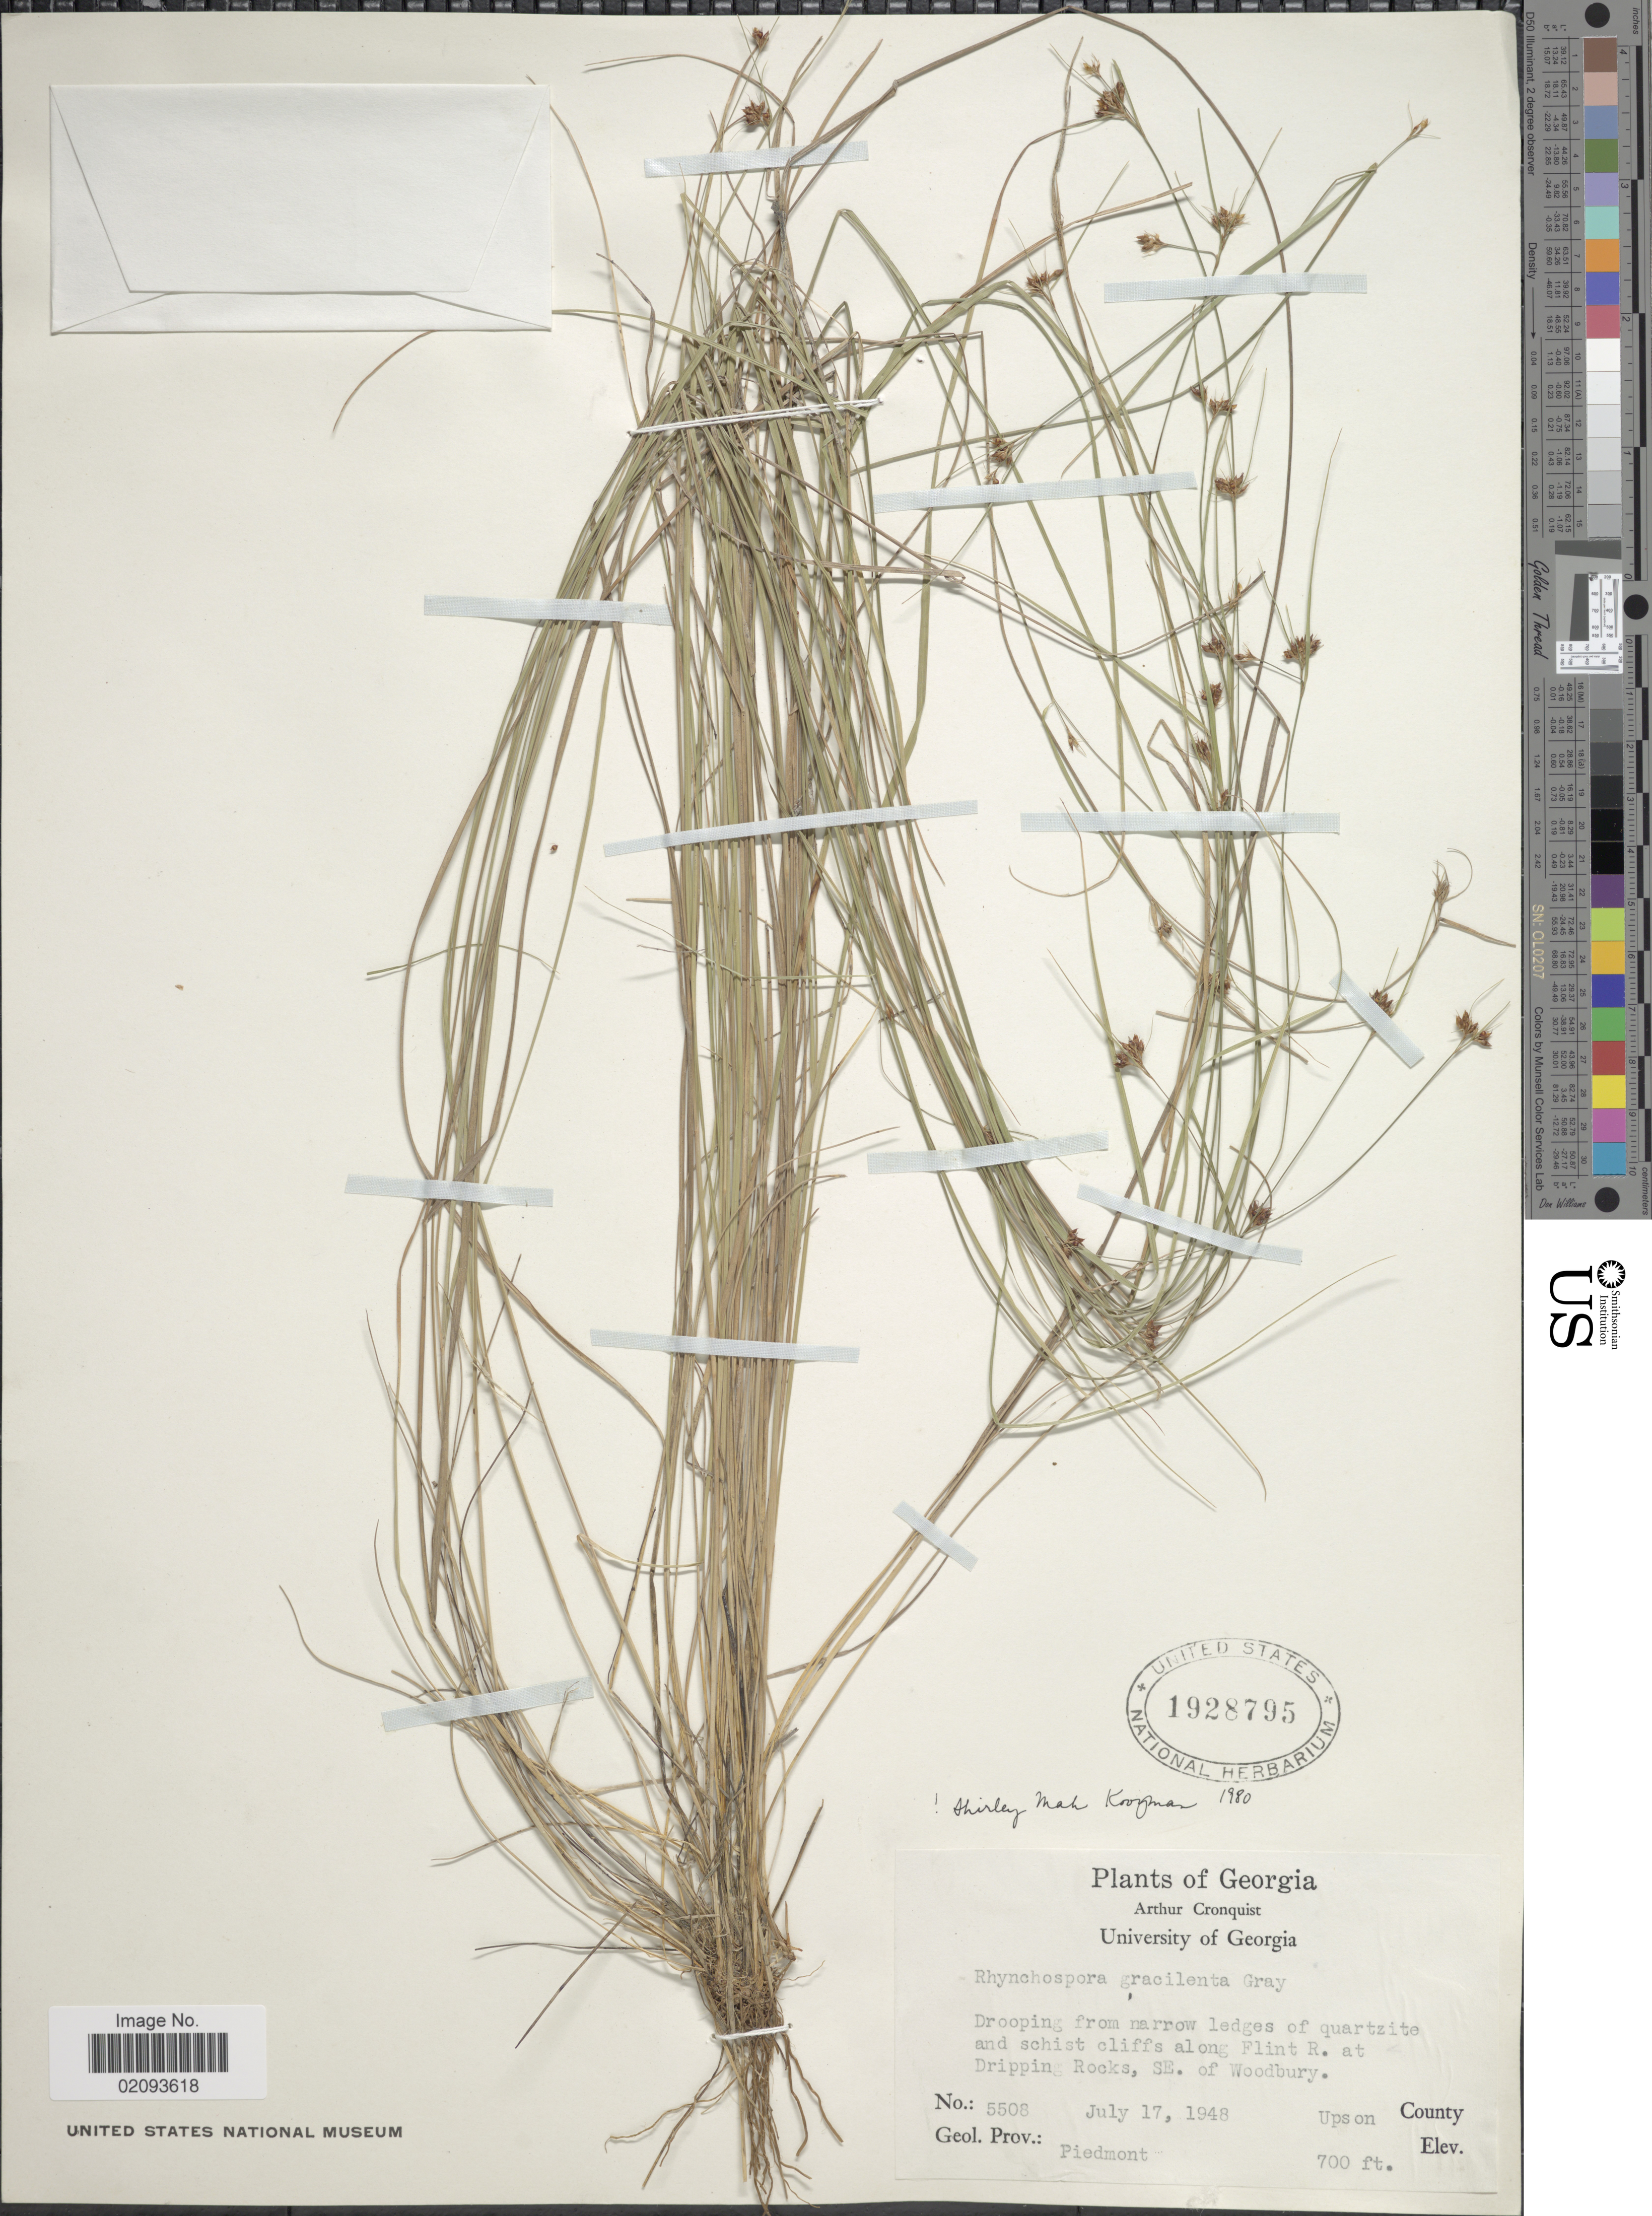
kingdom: Plantae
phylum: Tracheophyta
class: Liliopsida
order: Poales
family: Cyperaceae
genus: Rhynchospora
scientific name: Rhynchospora gracilenta A. Gray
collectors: A. J. Cronquist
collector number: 5508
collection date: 1948-07-17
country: United States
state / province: Georgia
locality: Drooping from narrow ledges of quartzite and schist cliffs along Flint R. at Dripping Rocks, SE. of Woodbury. Upson County. Geol. Prov.: Piedmont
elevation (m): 213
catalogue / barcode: US 1928795